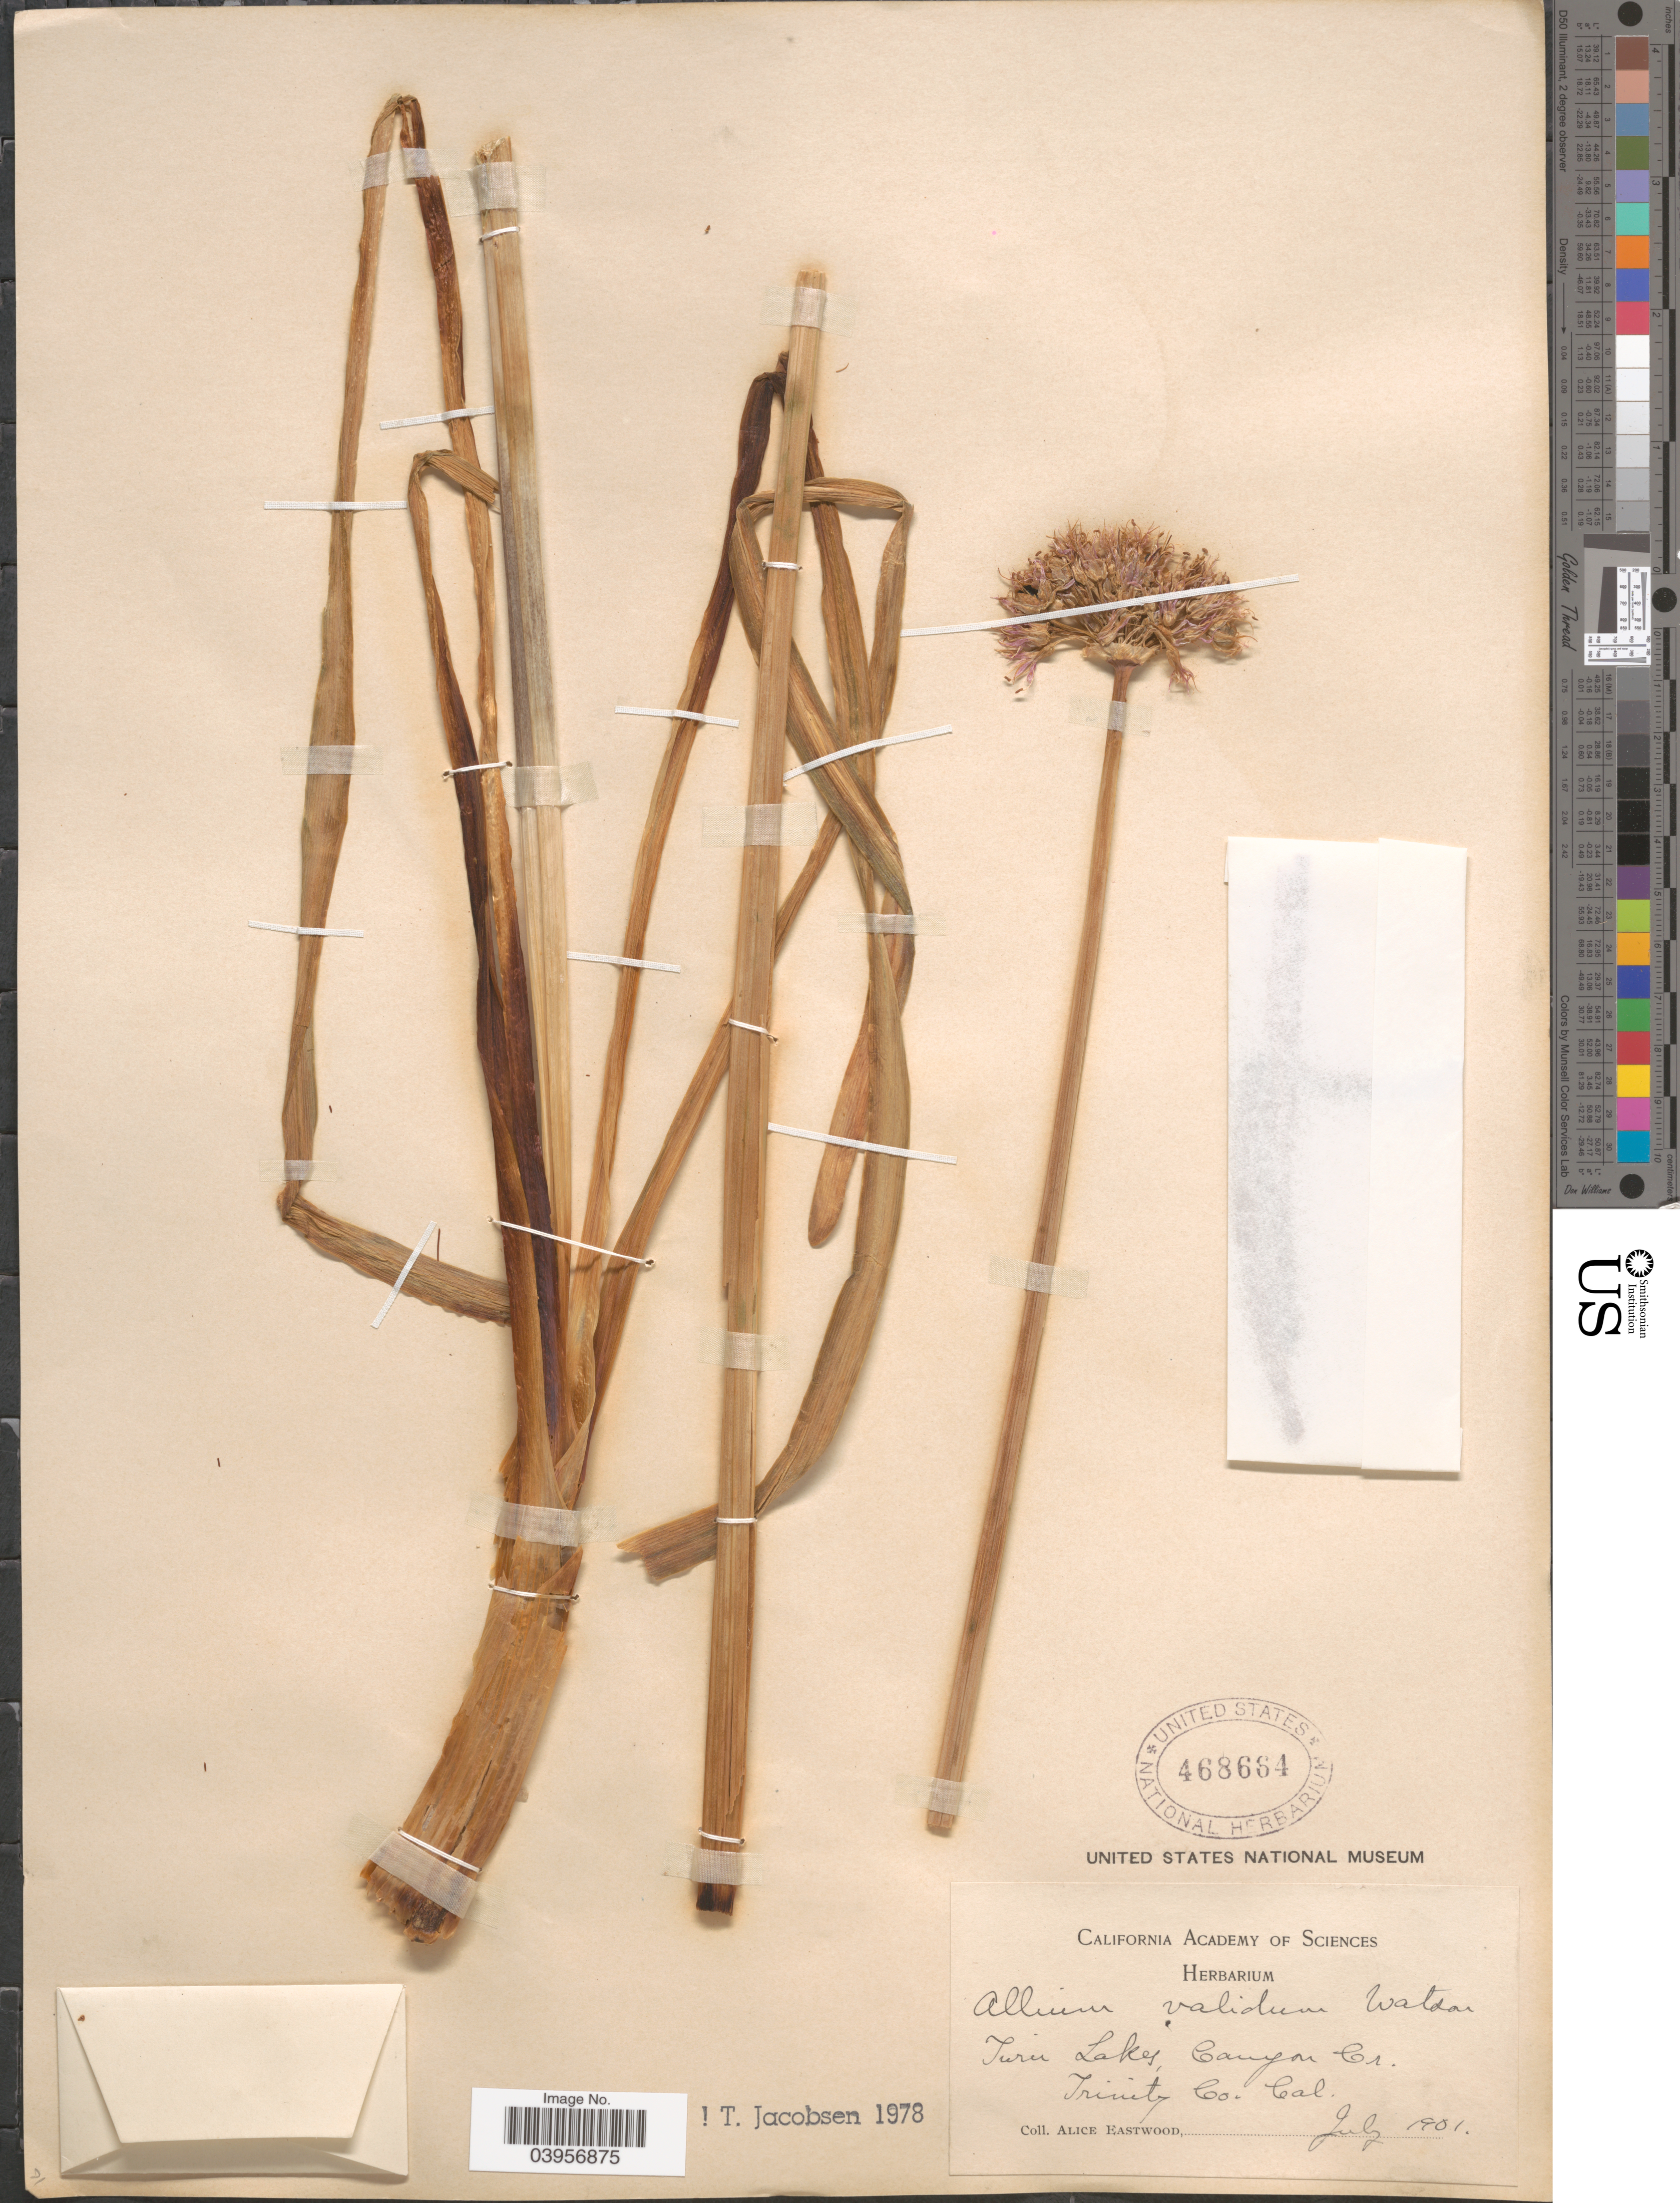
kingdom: Plantae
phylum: Tracheophyta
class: Liliopsida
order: Asparagales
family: Amaryllidaceae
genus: Allium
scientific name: Allium validum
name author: S. Watson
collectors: A. Eastwood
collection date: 1901-07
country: United States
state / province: California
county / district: Trinity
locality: Twin Lakes, Canyon Cr. Trinity Co.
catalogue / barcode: US 468664